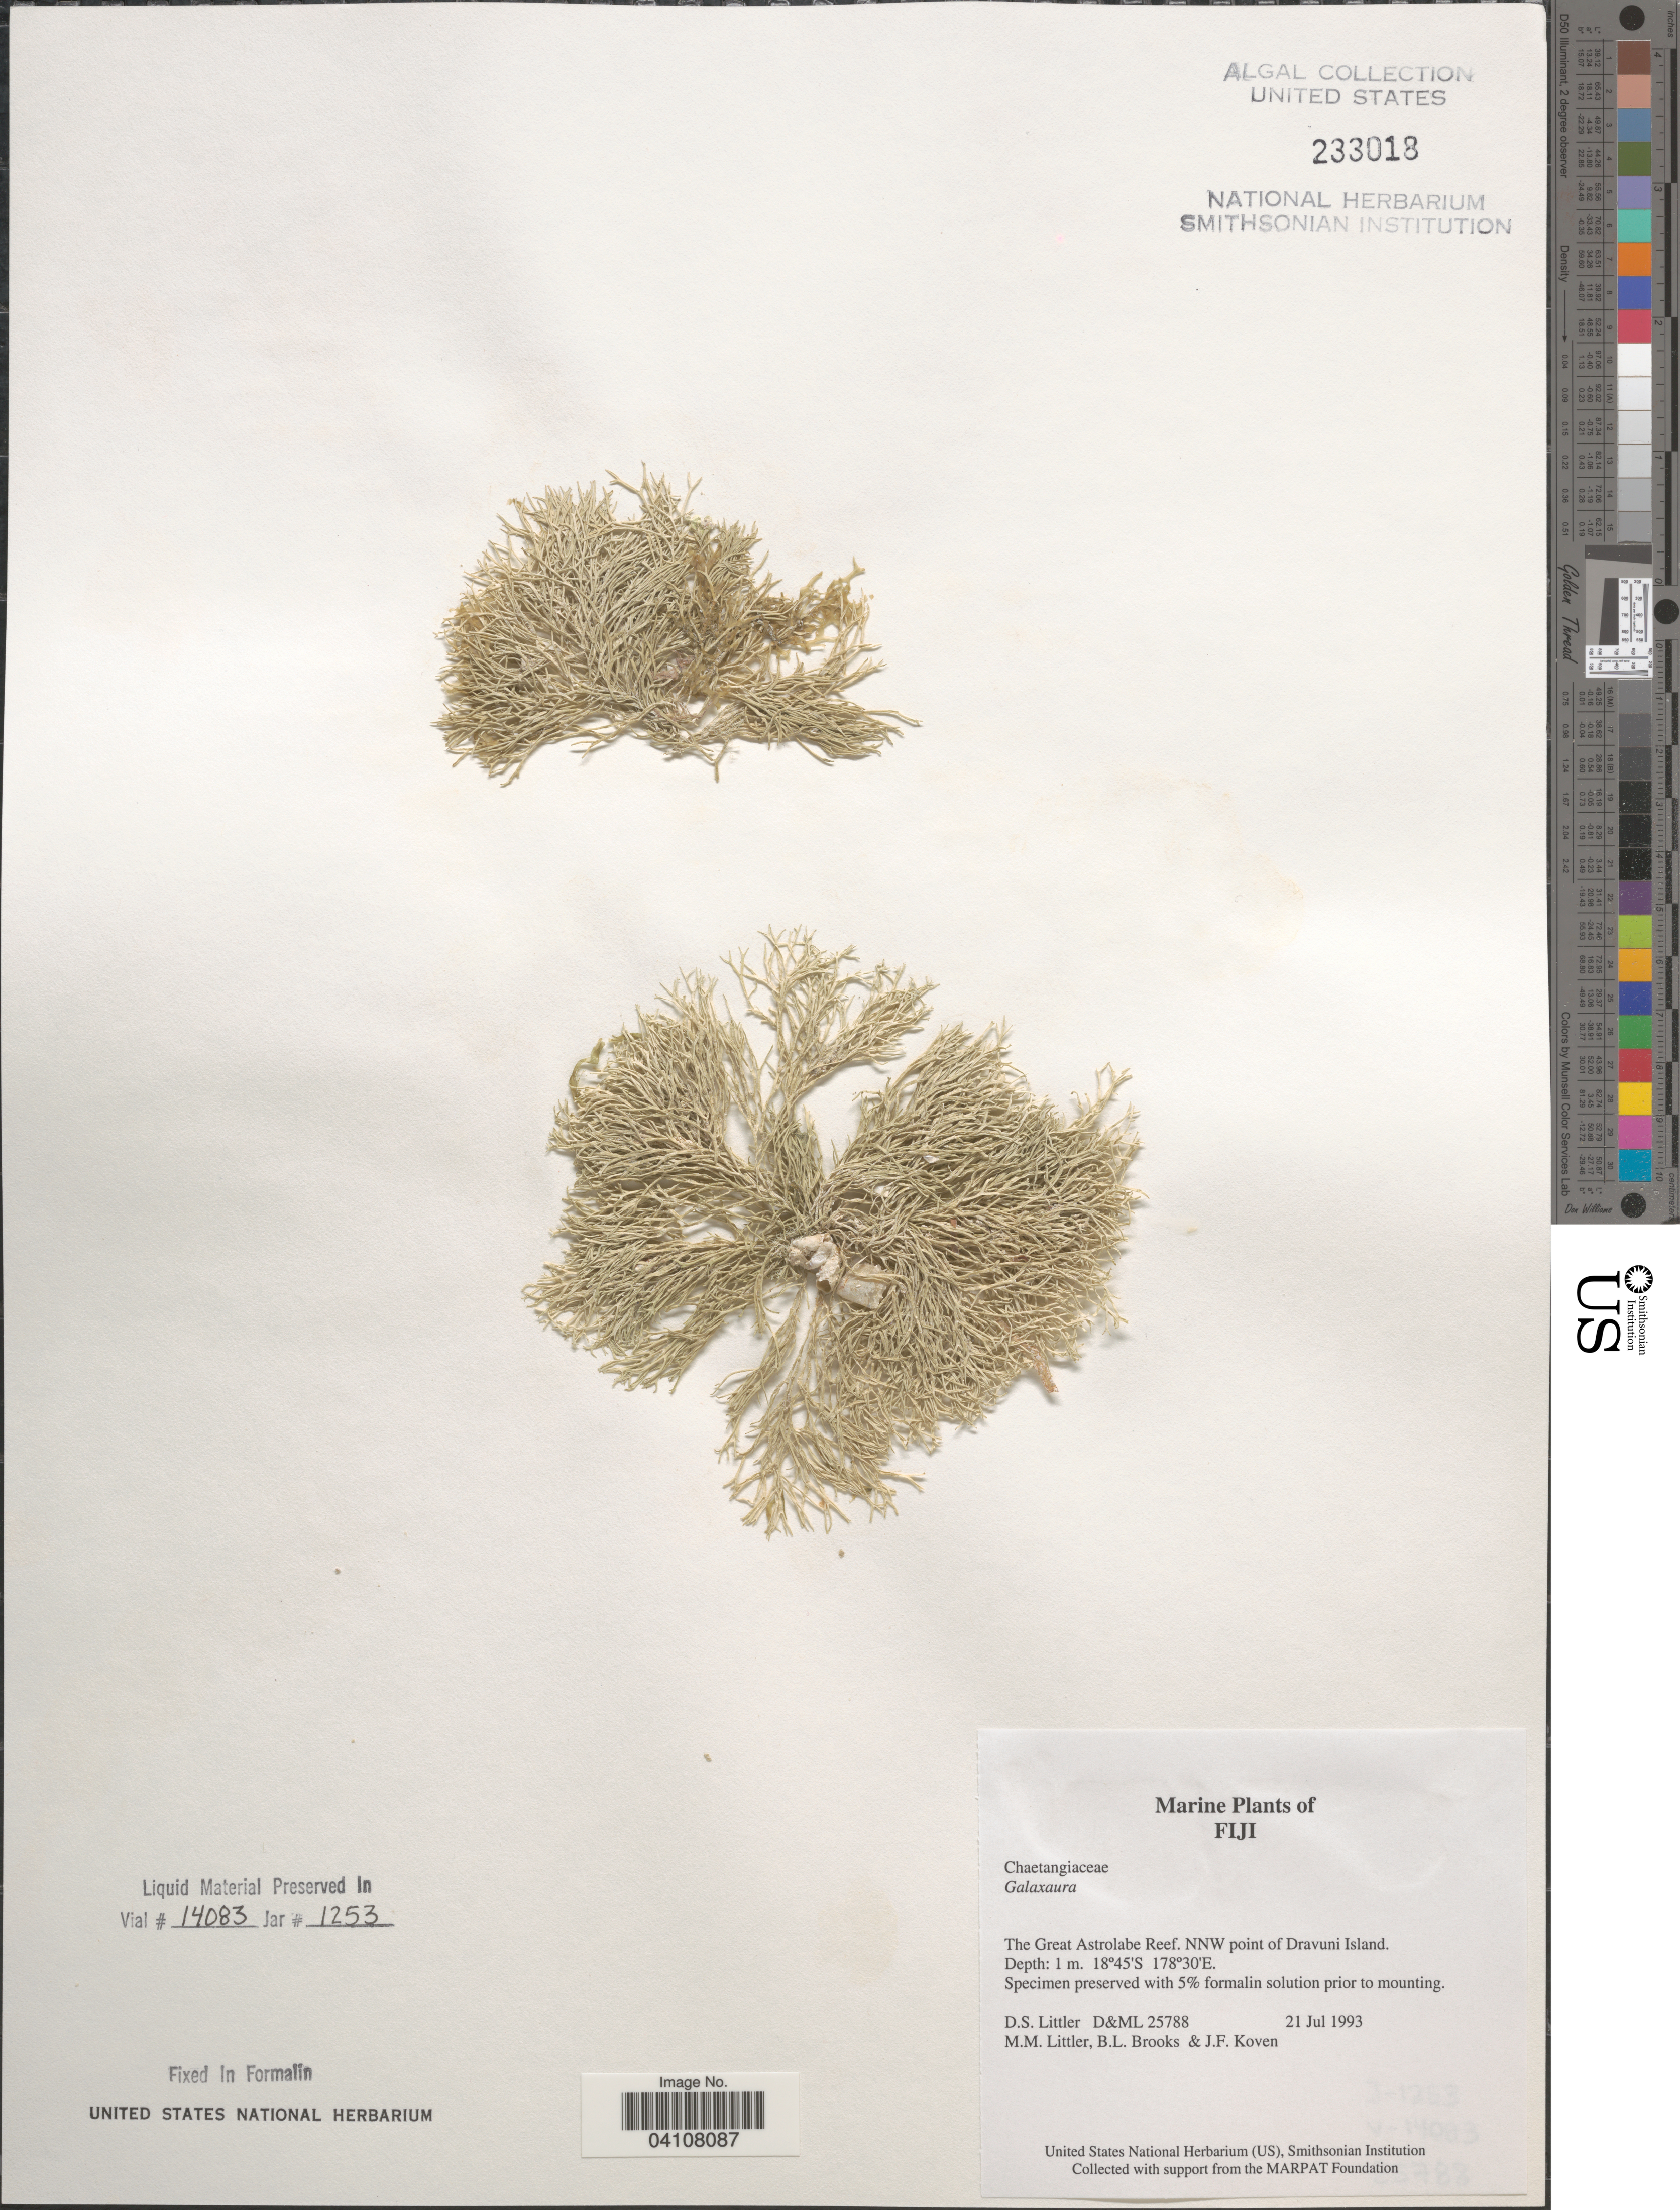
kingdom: Plantae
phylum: Rhodophyta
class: Florideophyceae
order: Nemaliales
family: Galaxauraceae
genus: Galaxaura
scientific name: Galaxaura sp.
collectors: D. S. Littler, B. Brooks & J. Koven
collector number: D&ML25788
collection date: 1993-07-21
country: Fiji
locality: The Great Astrolabe Reef. NNW point of Dravuni Island.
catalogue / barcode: US 233018